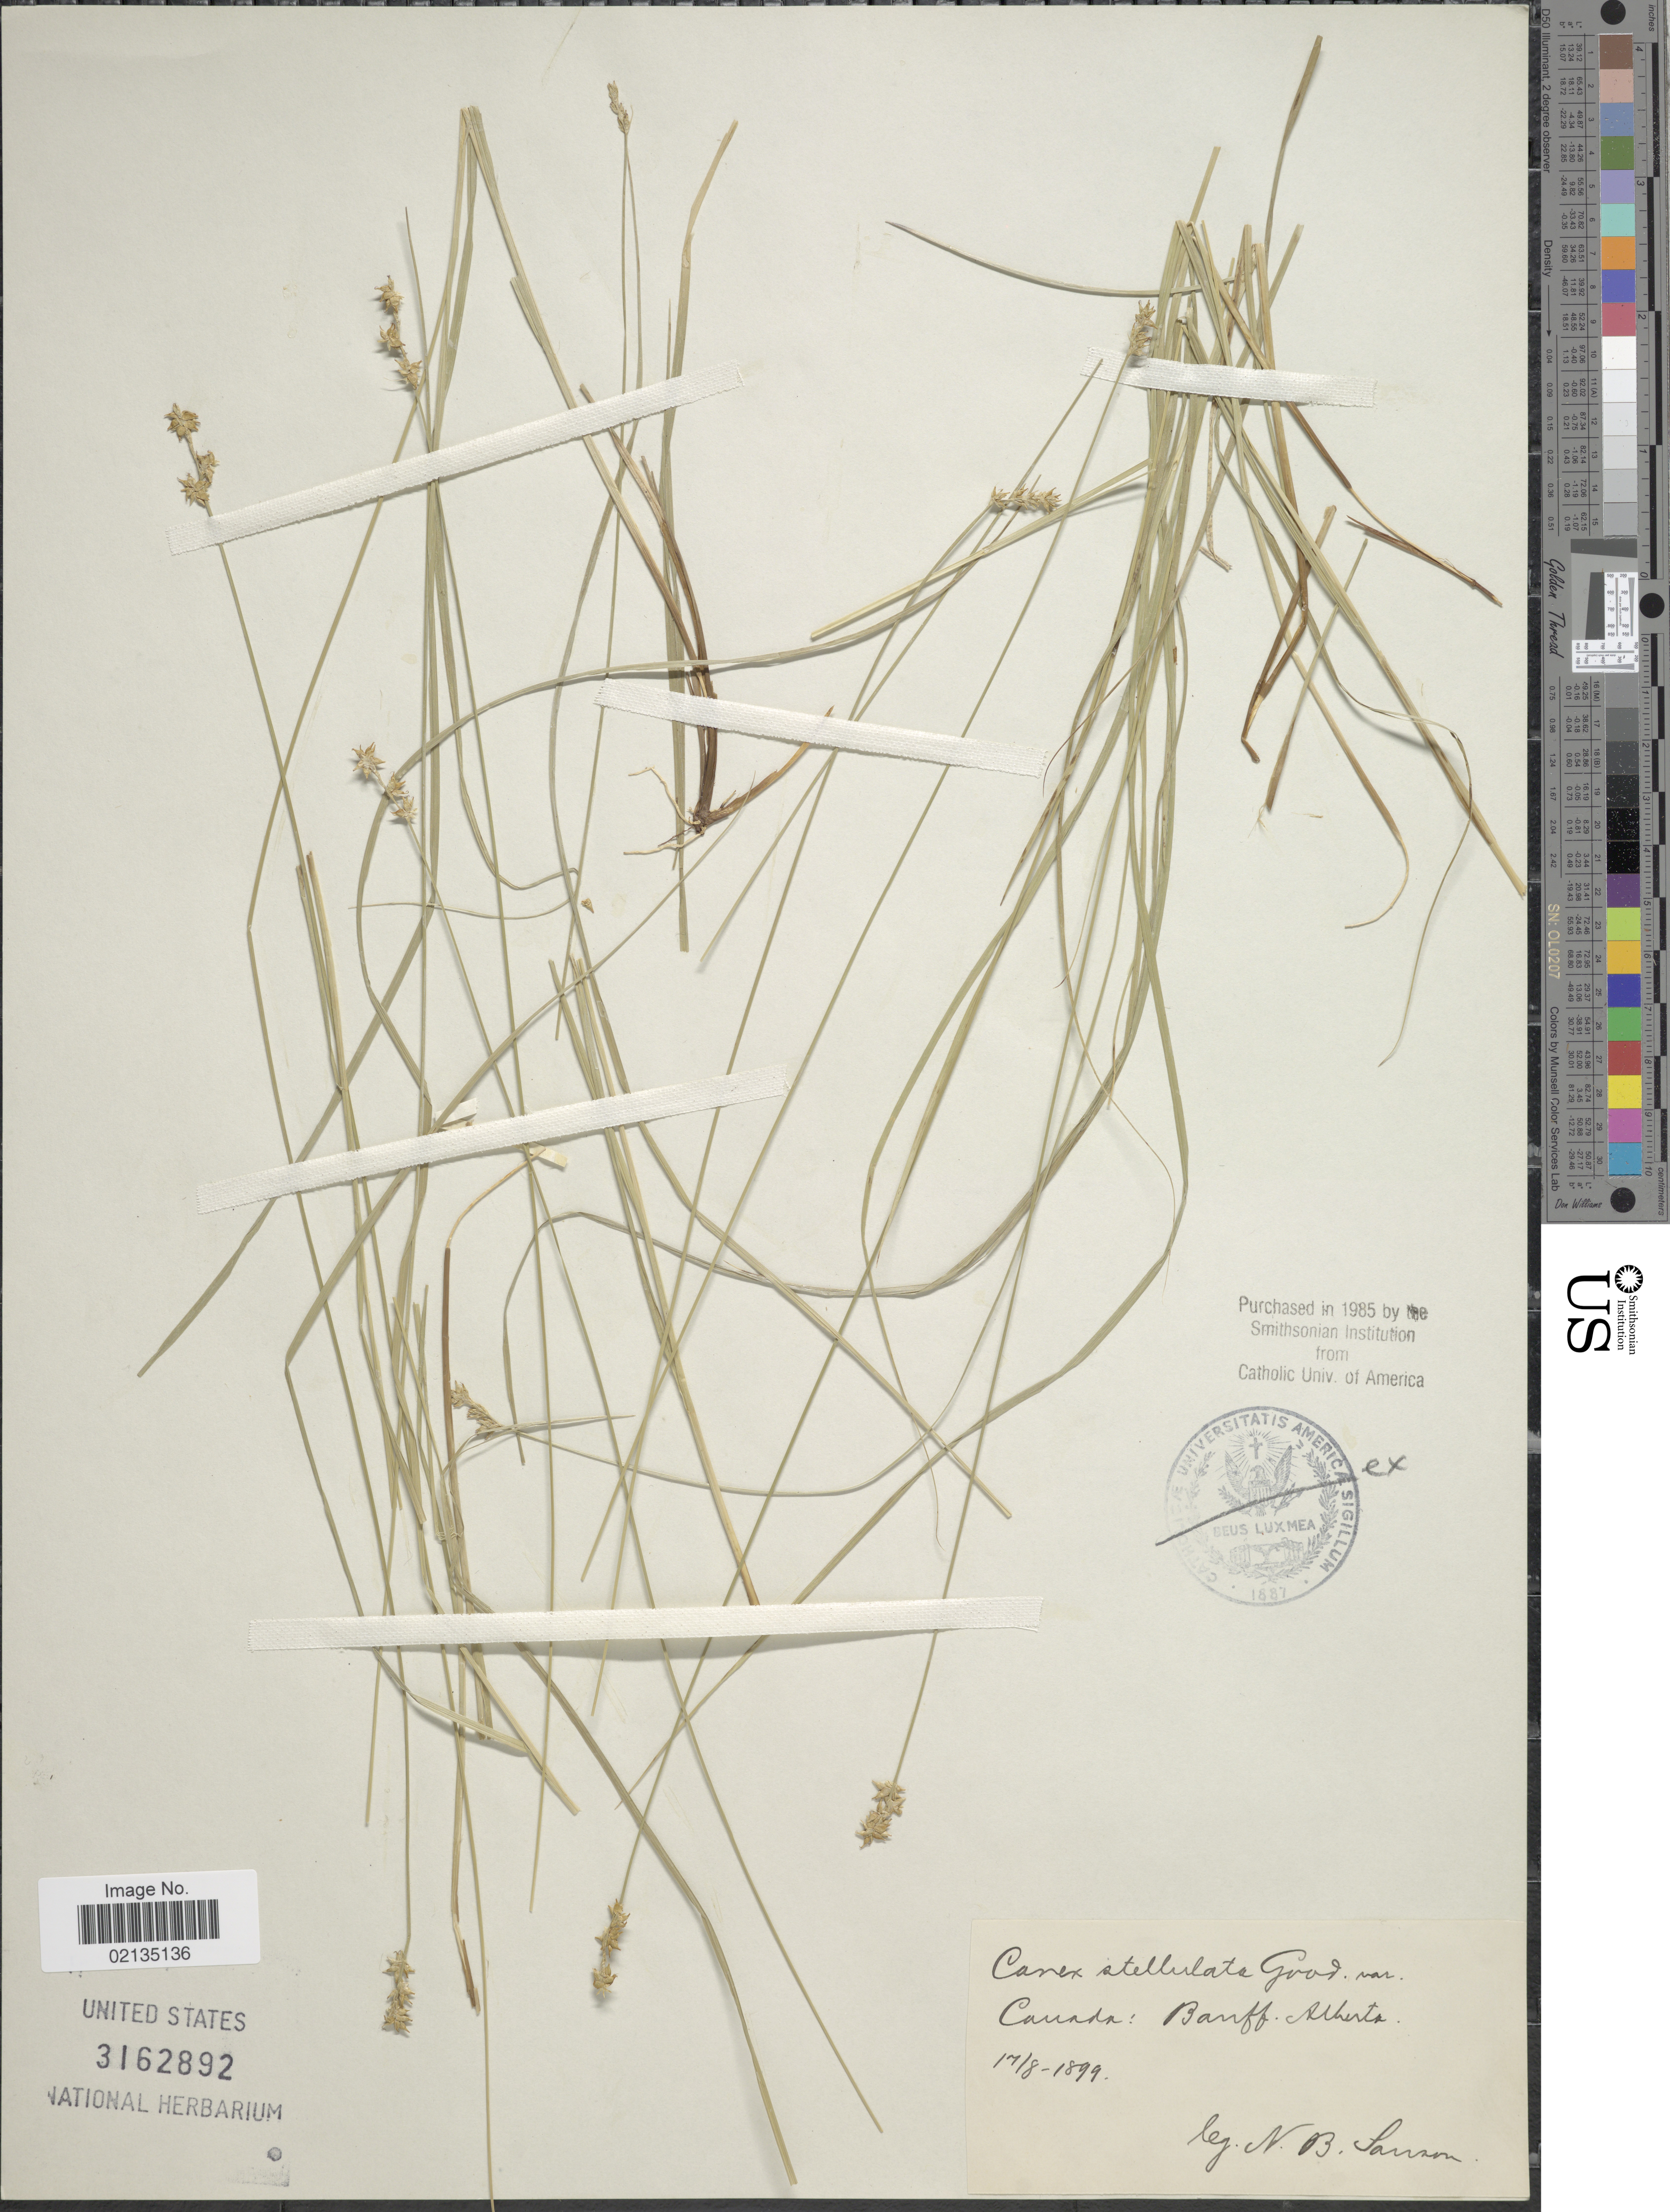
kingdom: Plantae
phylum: Tracheophyta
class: Liliopsida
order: Poales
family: Cyperaceae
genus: Carex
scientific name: Carex echinata subsp. echinata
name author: Murray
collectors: N. Sanson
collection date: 1899-08-17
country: Canada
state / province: Alberta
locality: Canada: Banff. Alberta.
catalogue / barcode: US 3162892